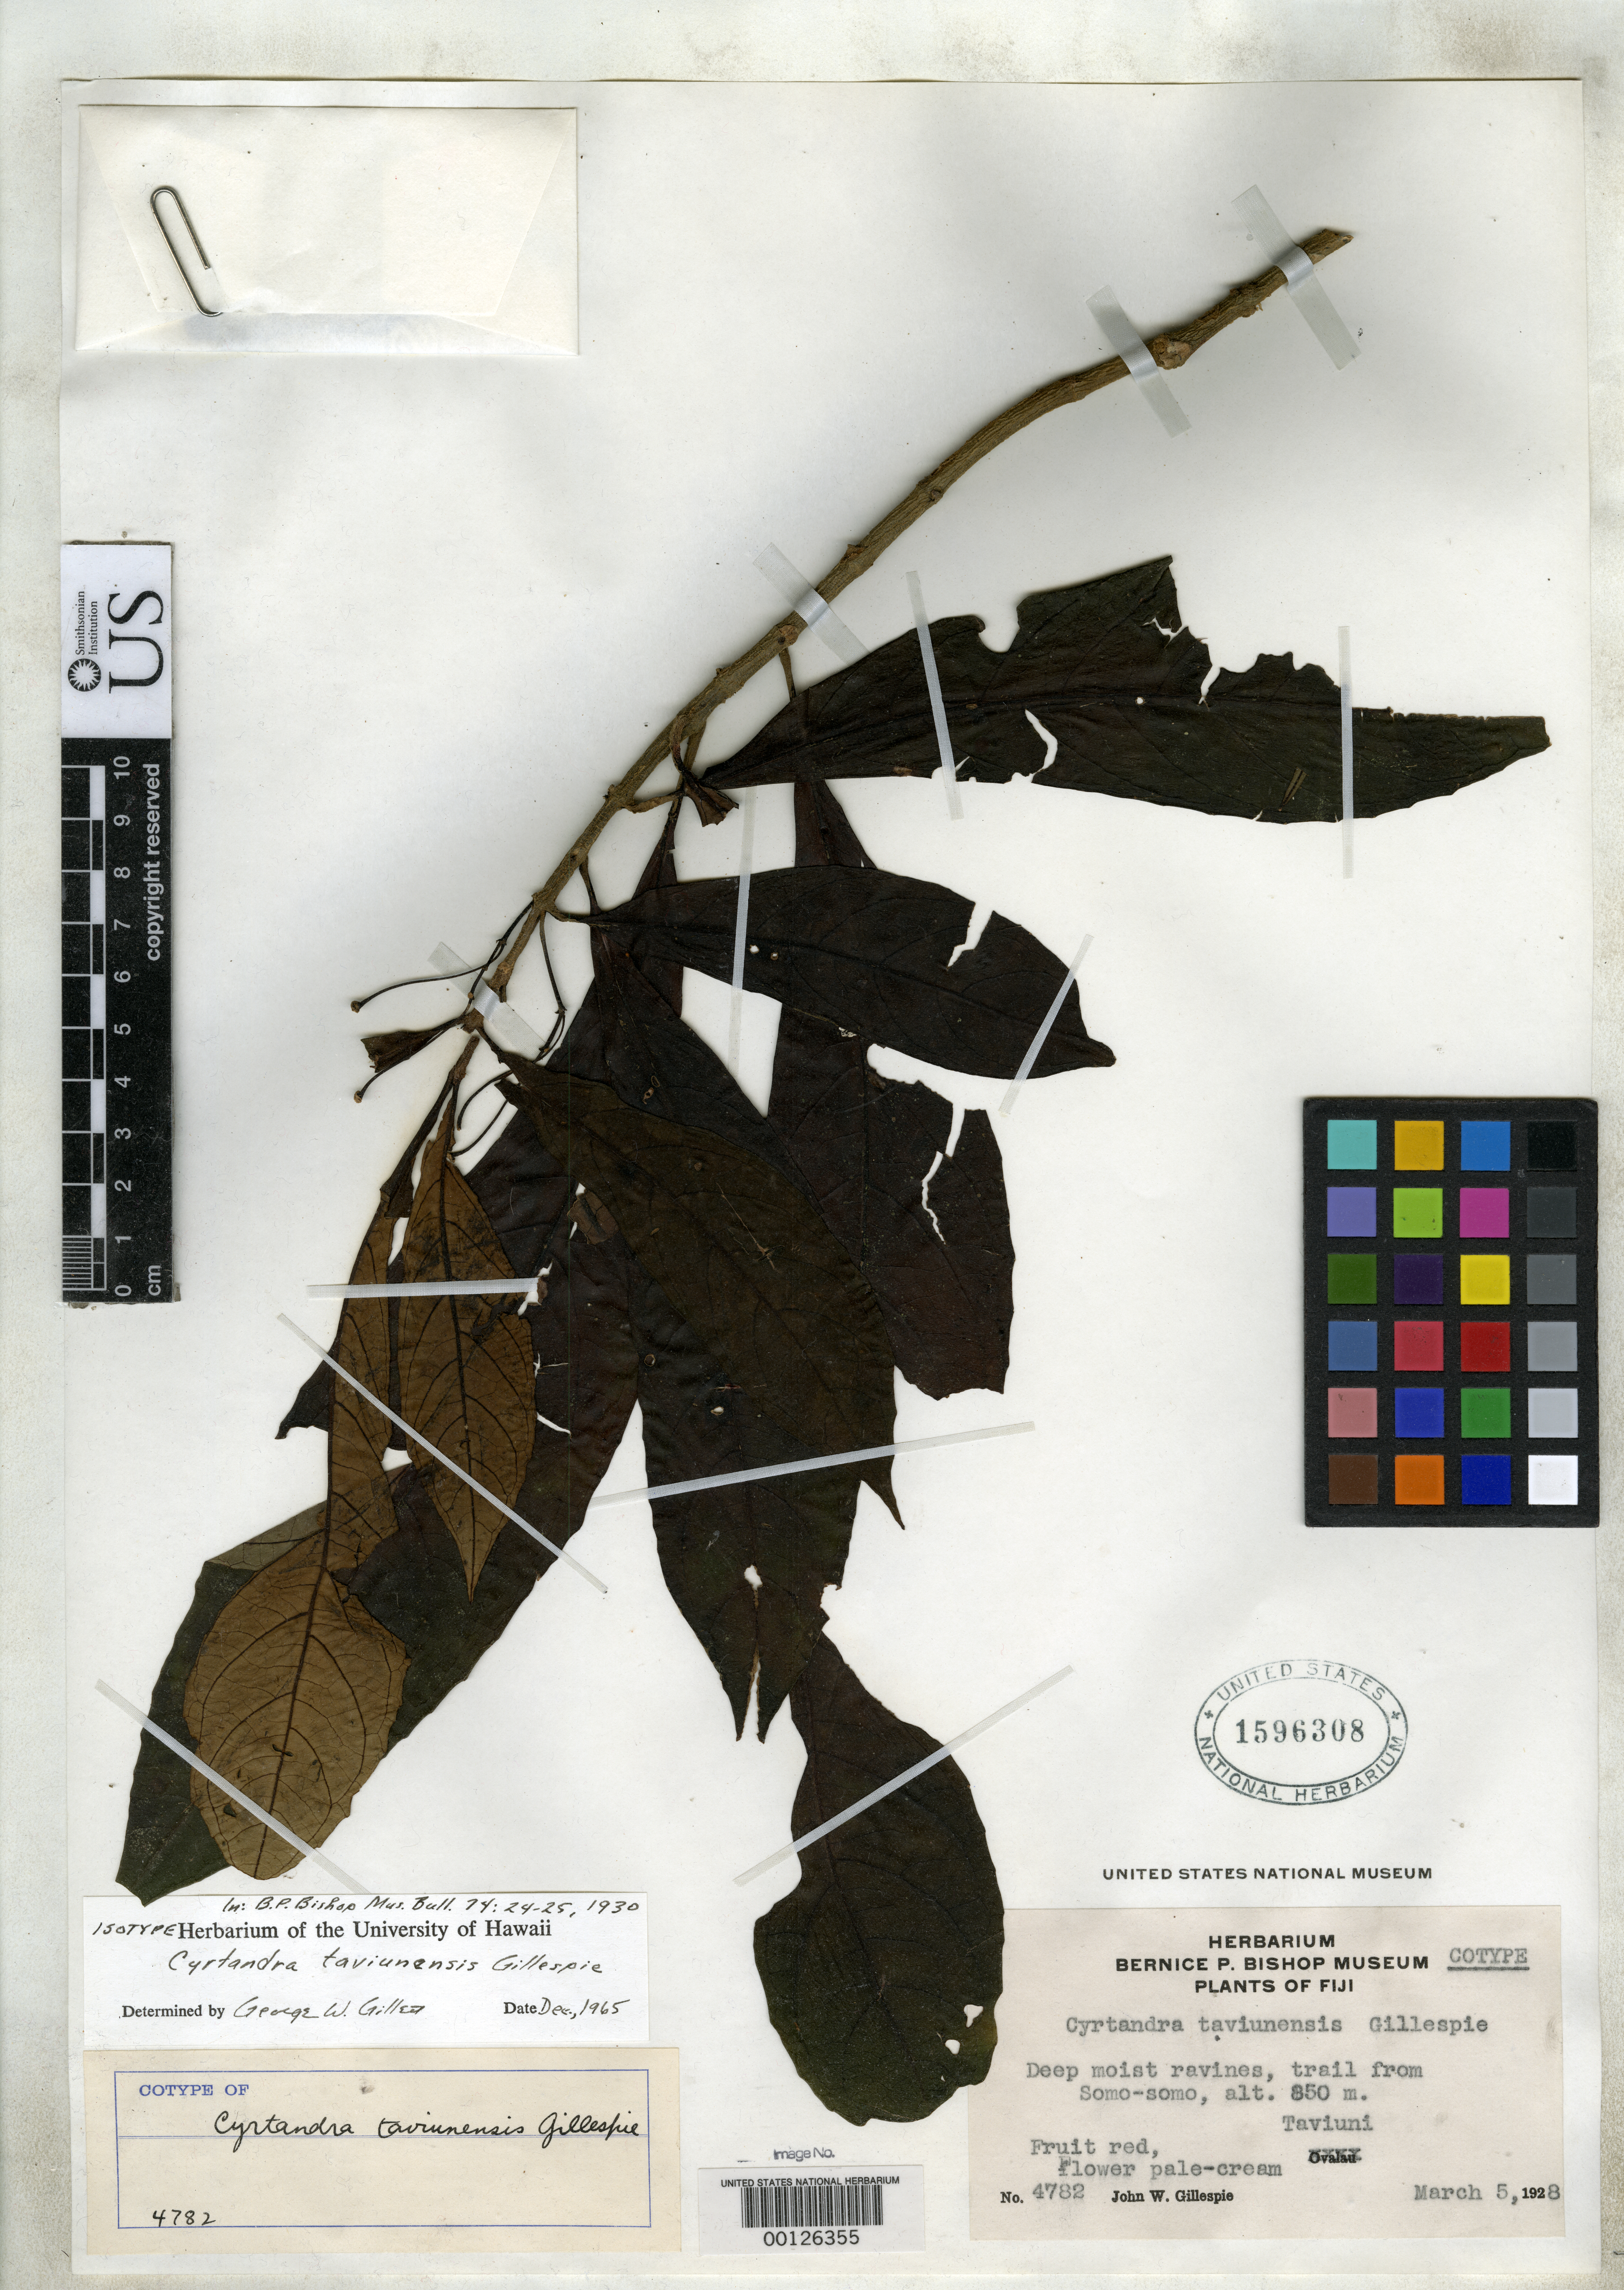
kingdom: Plantae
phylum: Tracheophyta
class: Magnoliopsida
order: Lamiales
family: Gesneriaceae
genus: Cyrtandra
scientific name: Cyrtandra taviunensis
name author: Gillespie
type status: Isotype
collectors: J. W. Gillespie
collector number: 4782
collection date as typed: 05 Mar 1928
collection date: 1928-03-05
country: Fiji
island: Taveuni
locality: Trail from Somo-Somo. [Vanua Levu Group]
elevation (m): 850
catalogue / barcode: US 1596308